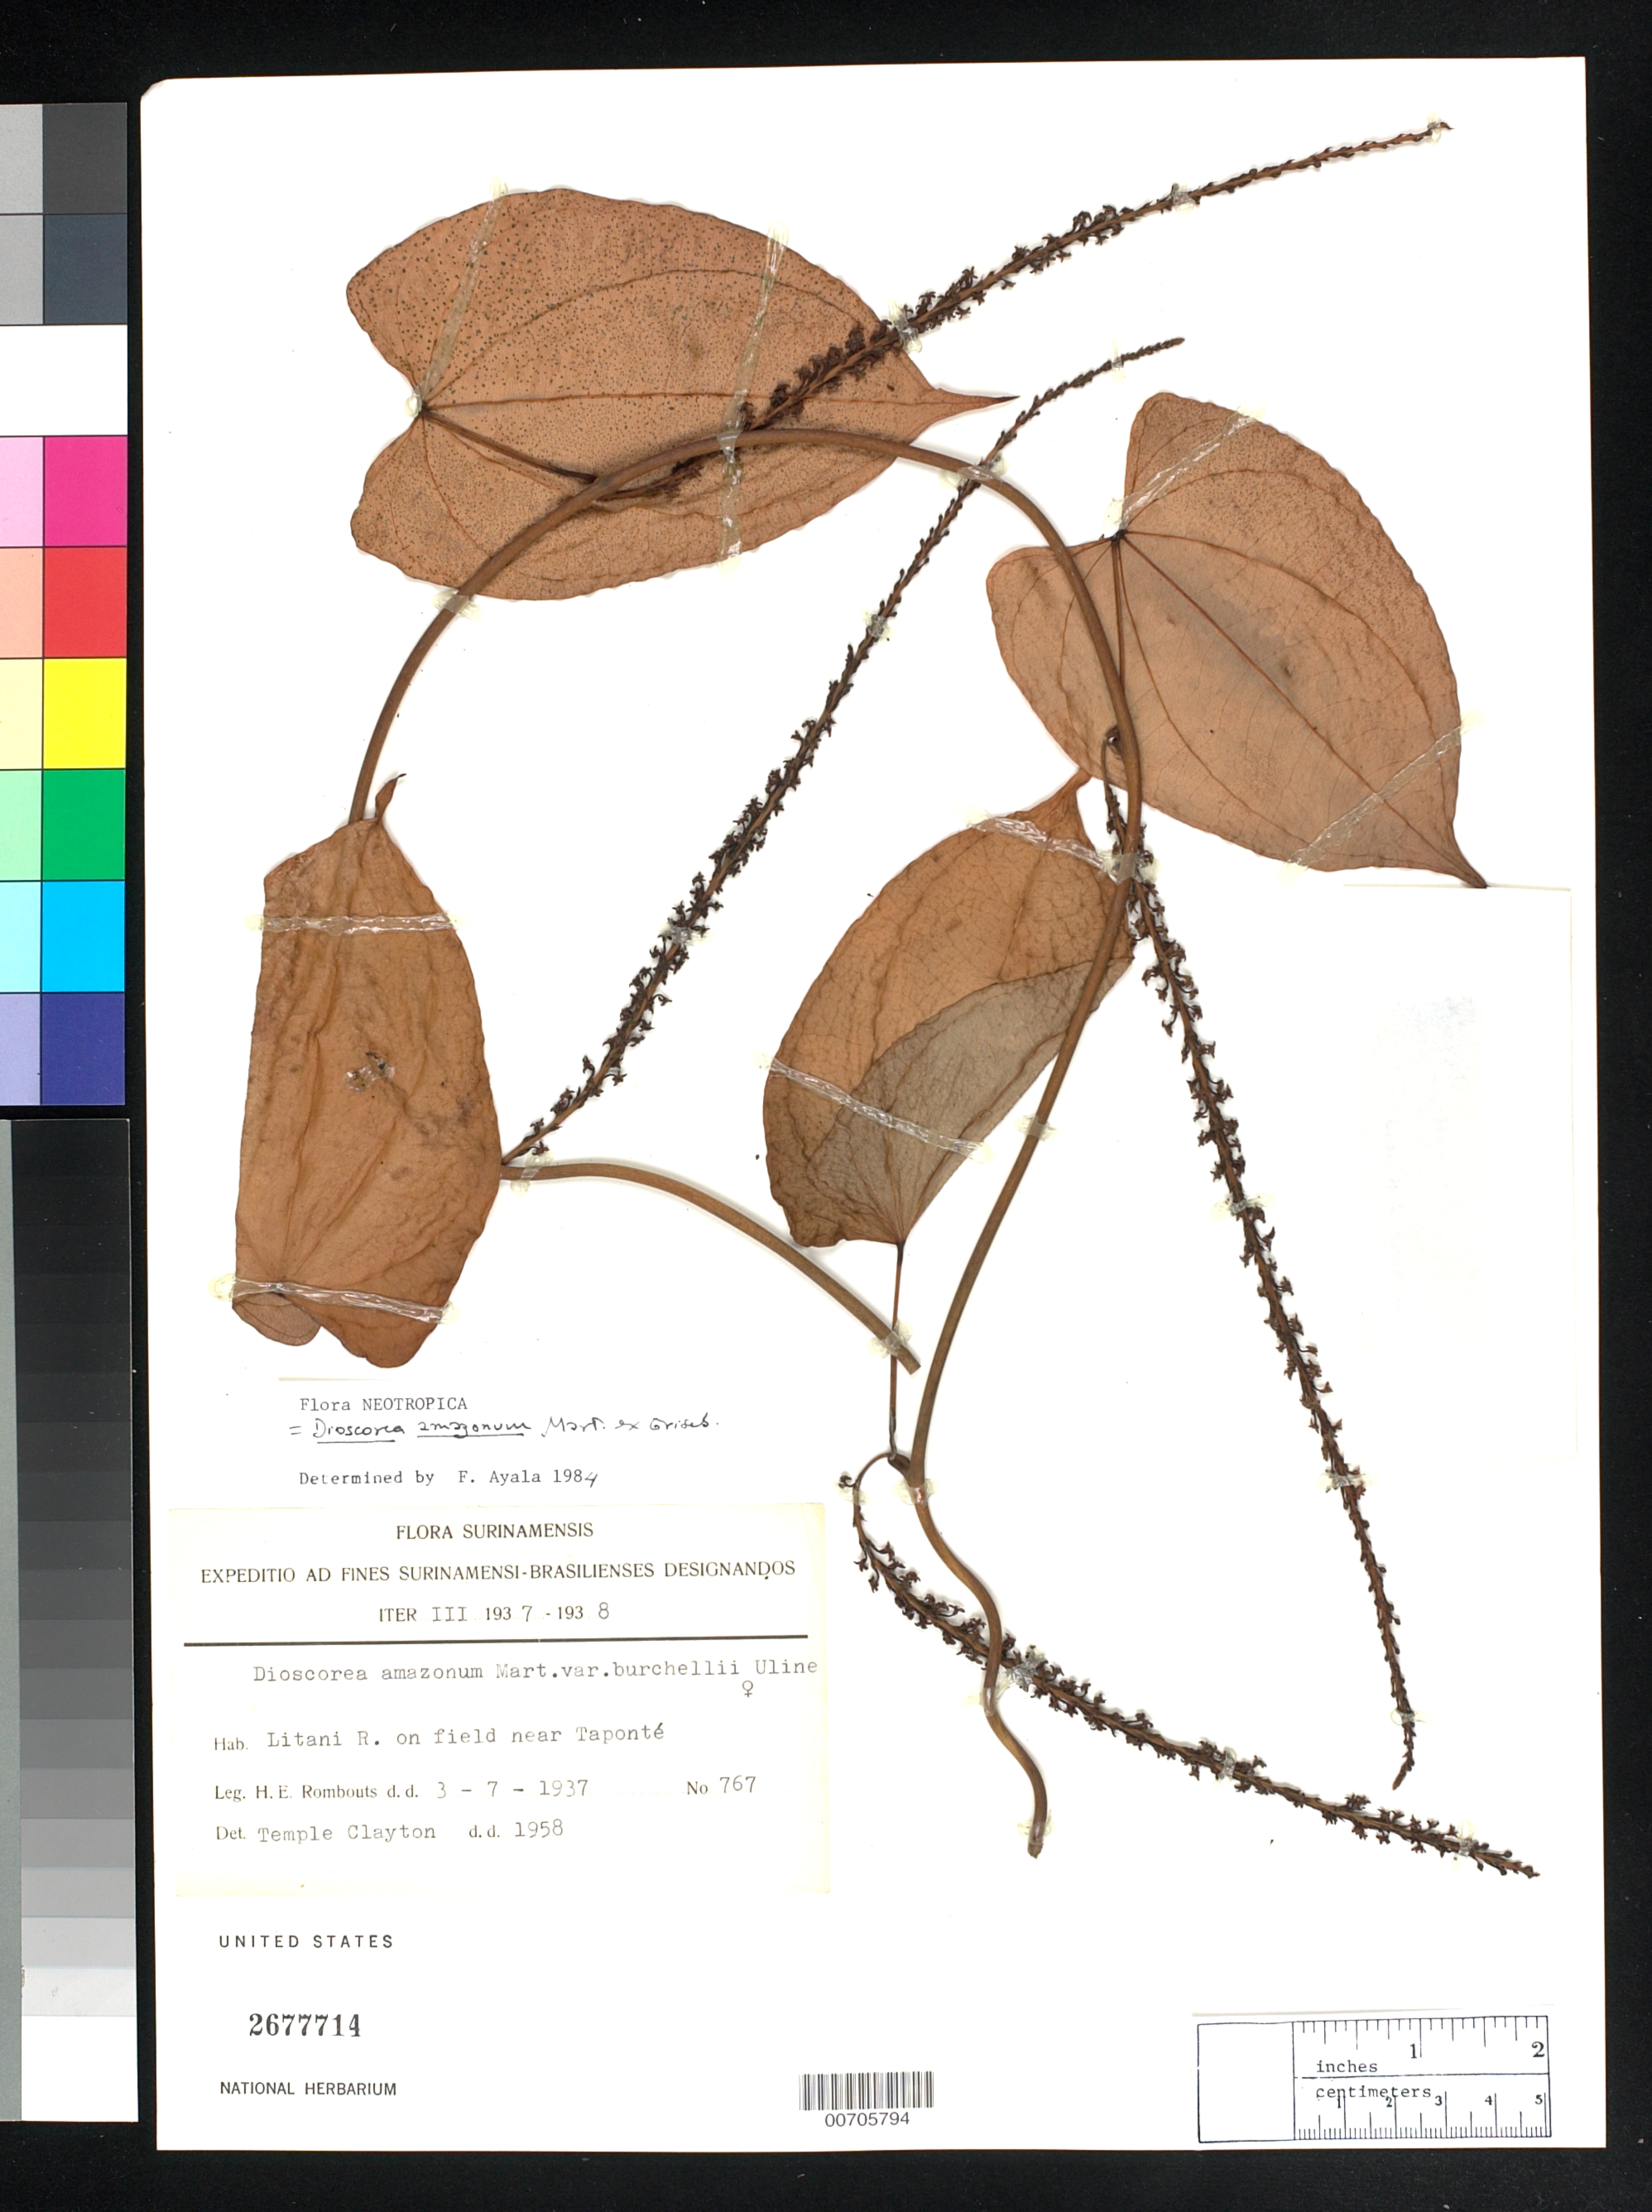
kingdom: Plantae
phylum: Tracheophyta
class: Liliopsida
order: Dioscoreales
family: Dioscoreaceae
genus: Dioscorea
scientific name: Dioscorea amazonum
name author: Mart. ex Griseb.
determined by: Ayala F., Franklin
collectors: H. Rombouts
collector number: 767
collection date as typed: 3-Jul-37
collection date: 1937-07-03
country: Suriname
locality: Taponté, near, Litani R.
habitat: In field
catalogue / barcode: US 2677714